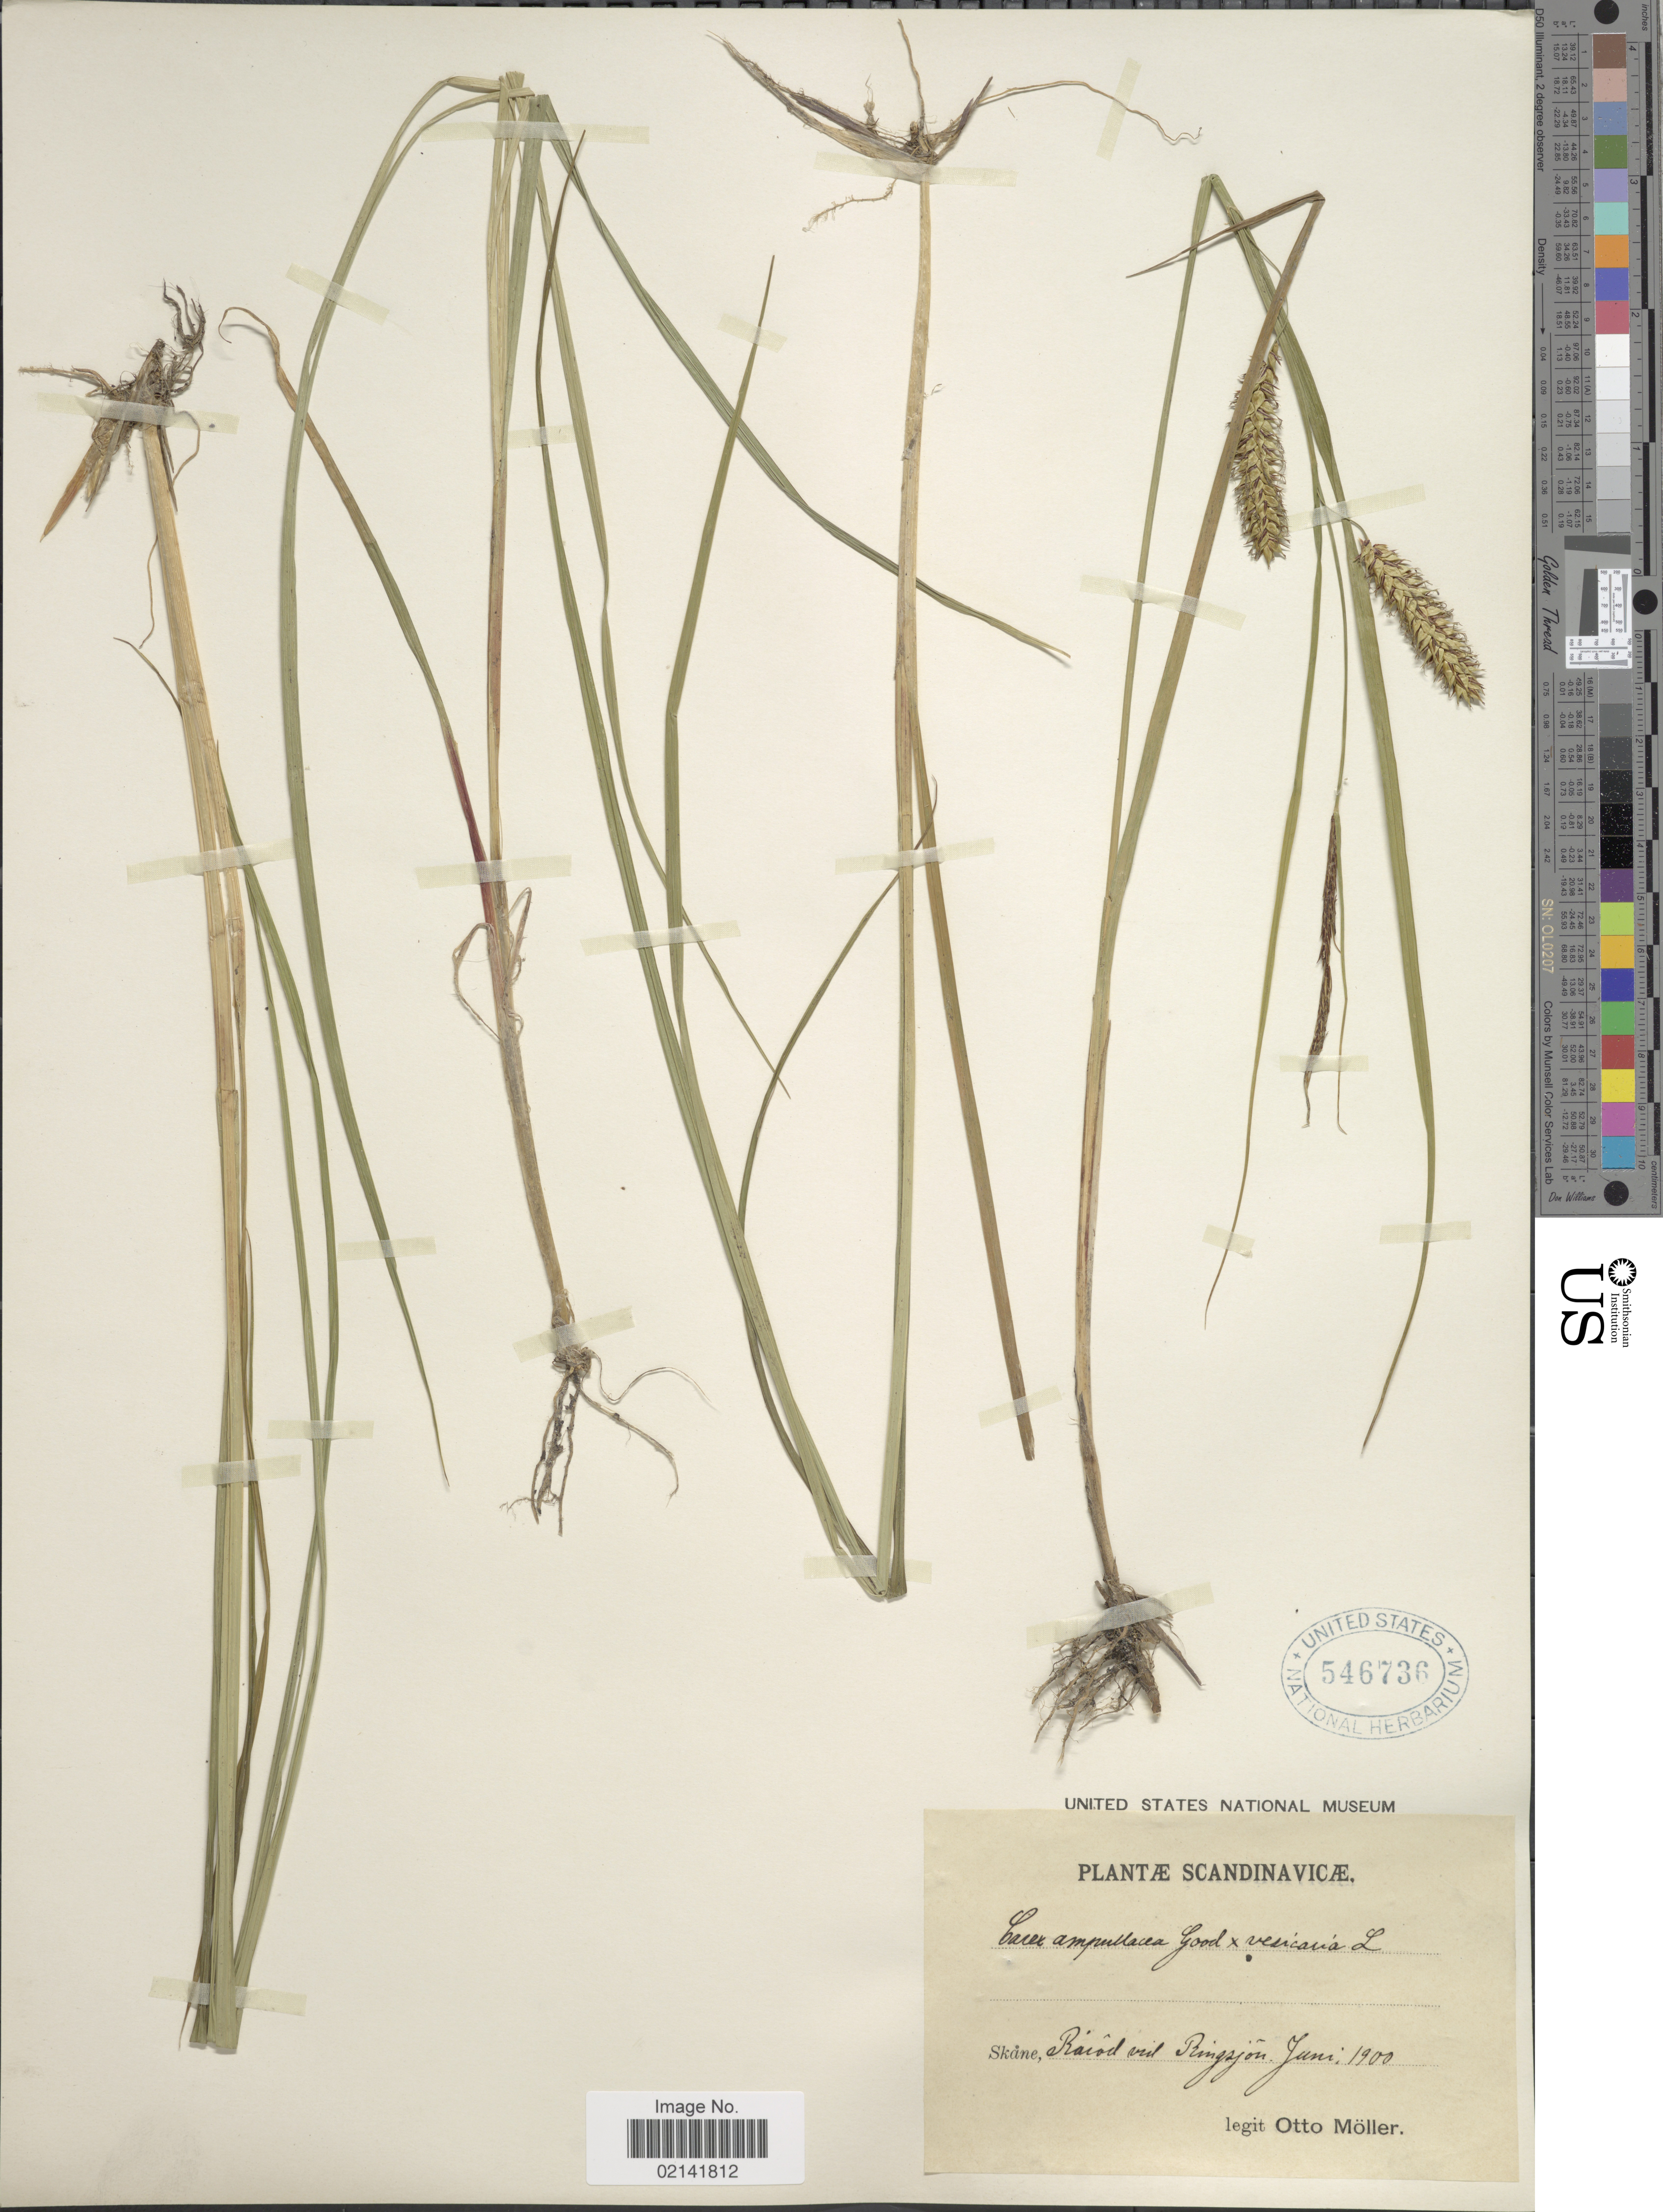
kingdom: Plantae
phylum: Tracheophyta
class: Liliopsida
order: Poales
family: Cyperaceae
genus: Carex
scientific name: Carex rostrata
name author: Stokes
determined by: Strong, Mark T., (BOT), Smithsonian Institution - National Museum of Natural History (UNITED STATES)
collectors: O. Möller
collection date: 1900-06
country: Sweden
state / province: Skåne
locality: Scandinavicae. Råröd vid Ringsjön.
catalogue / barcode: US 546736